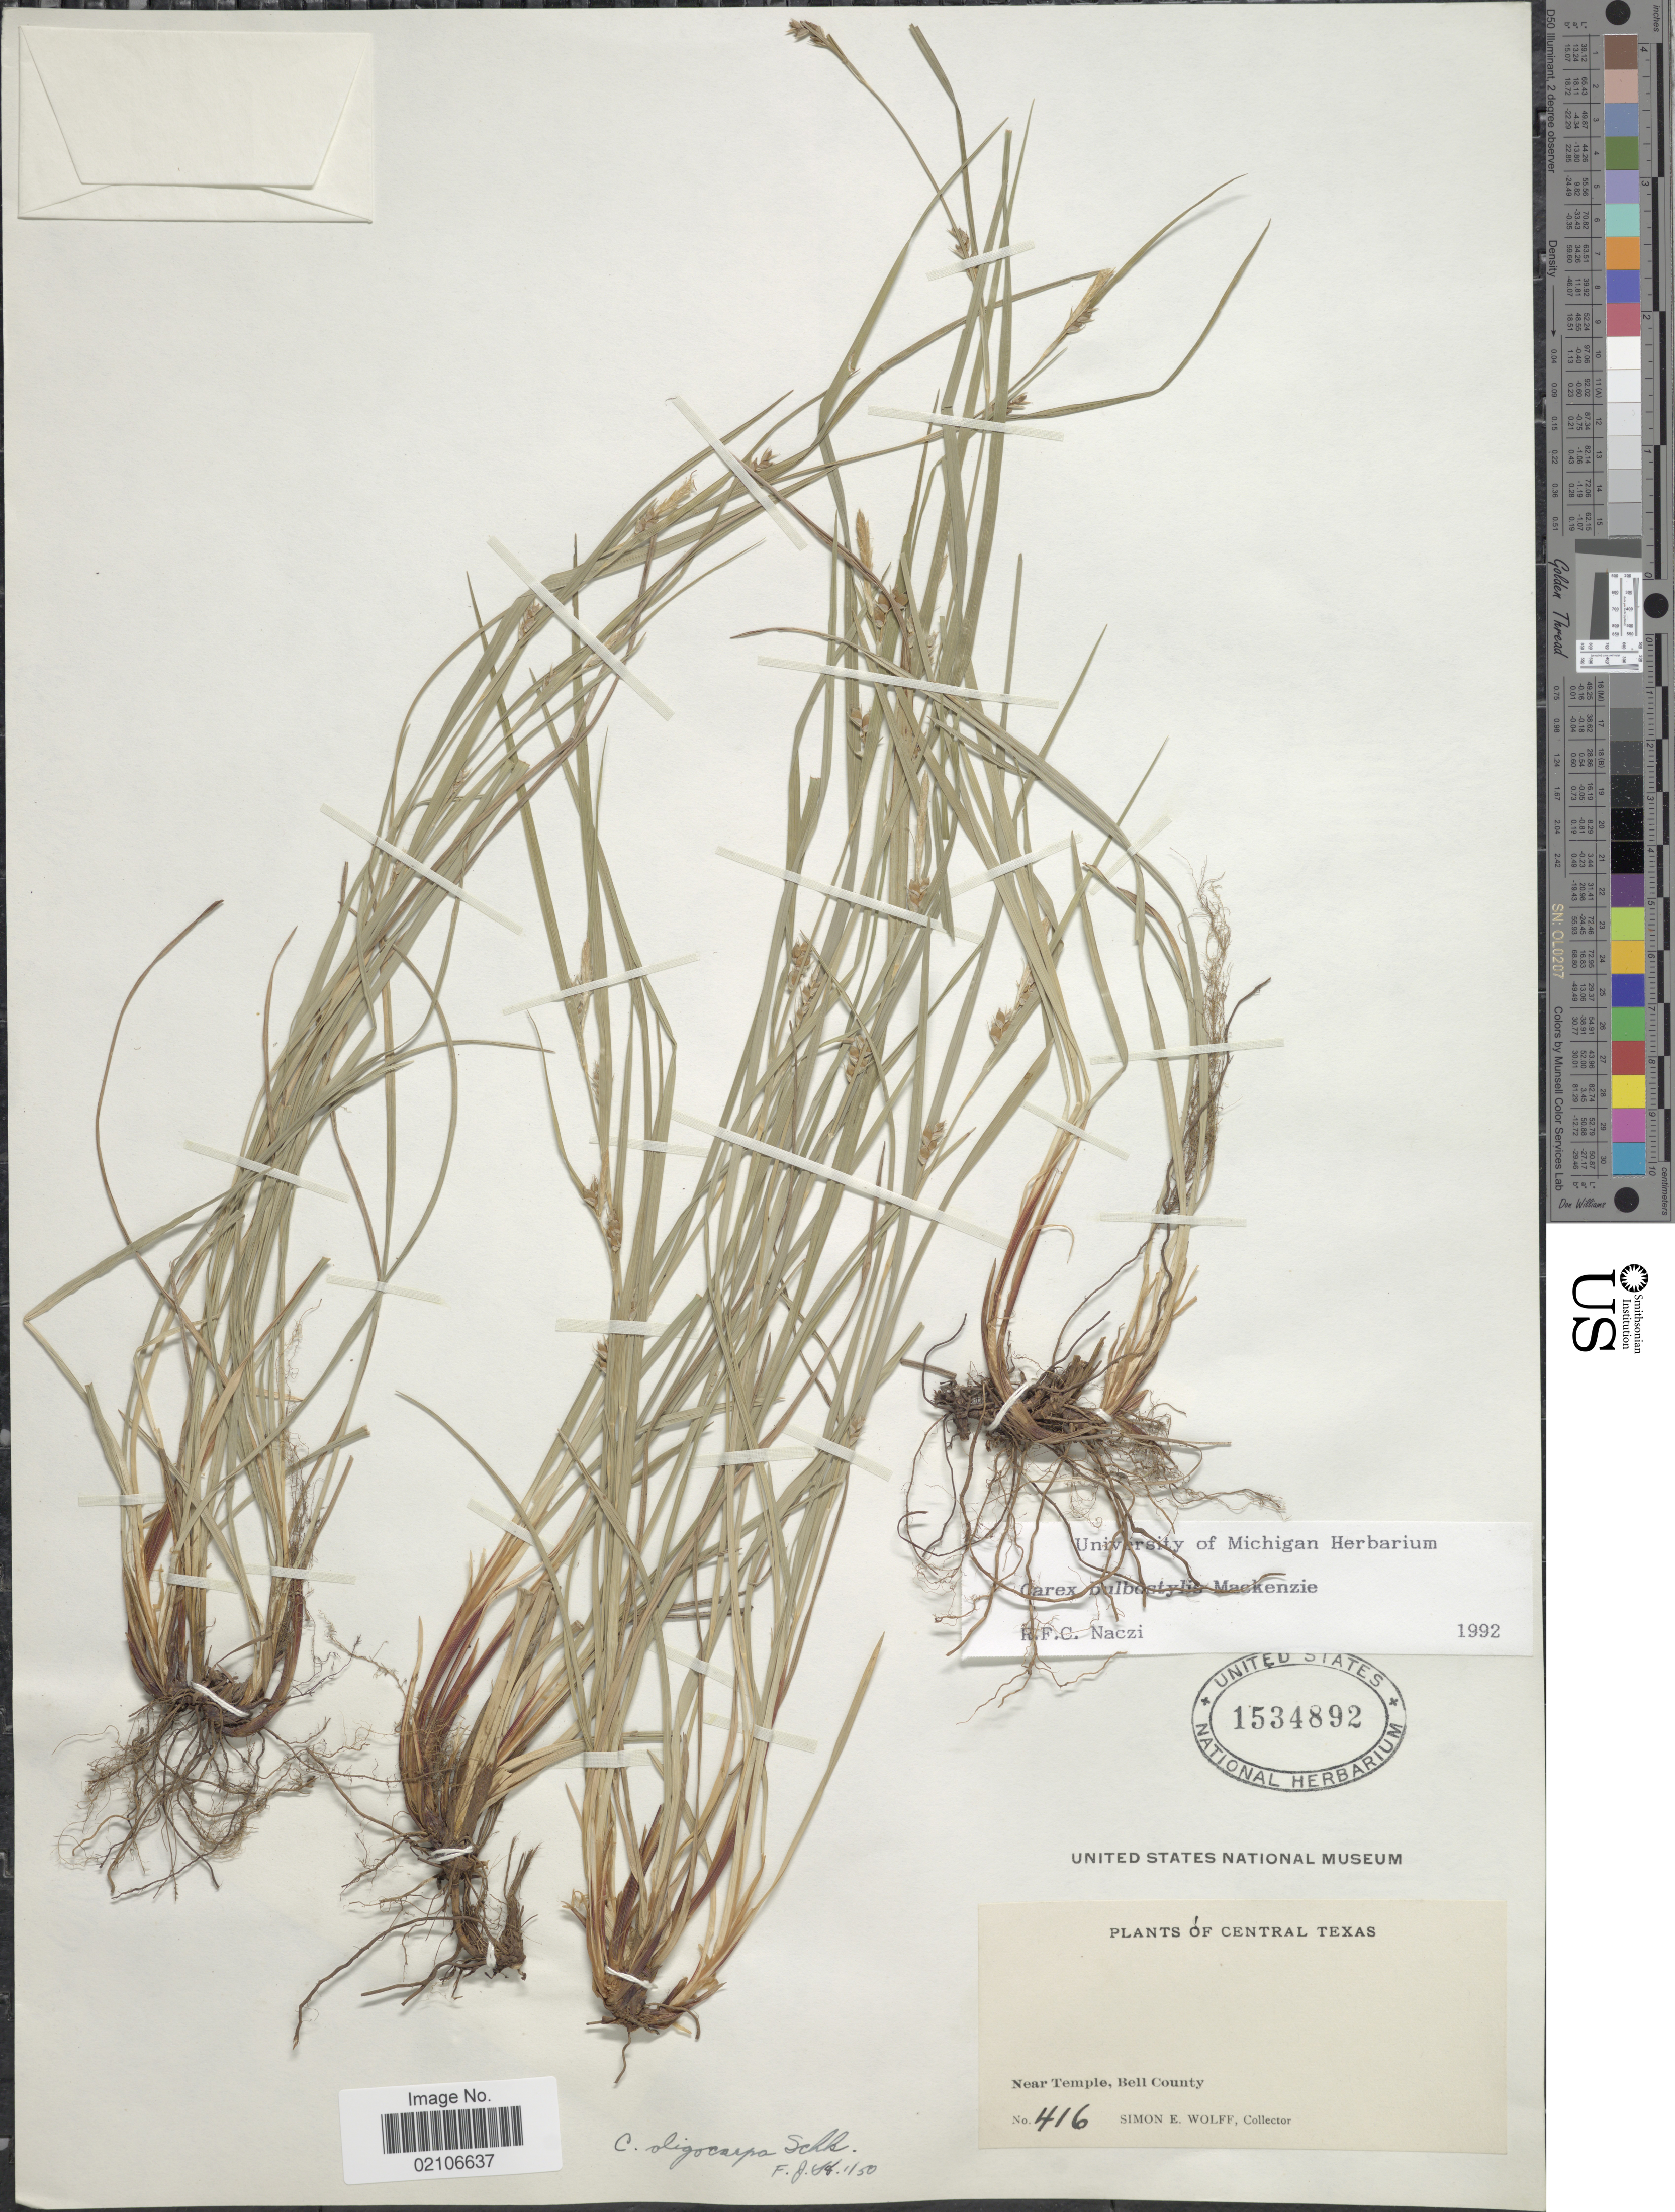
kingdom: Plantae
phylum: Tracheophyta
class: Liliopsida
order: Poales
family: Cyperaceae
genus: Carex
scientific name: Carex bulbostylis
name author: Mack.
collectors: S. E. Wolff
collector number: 416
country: United States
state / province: Texas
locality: Central Texas, Near Temple, Bell County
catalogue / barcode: US 1534892